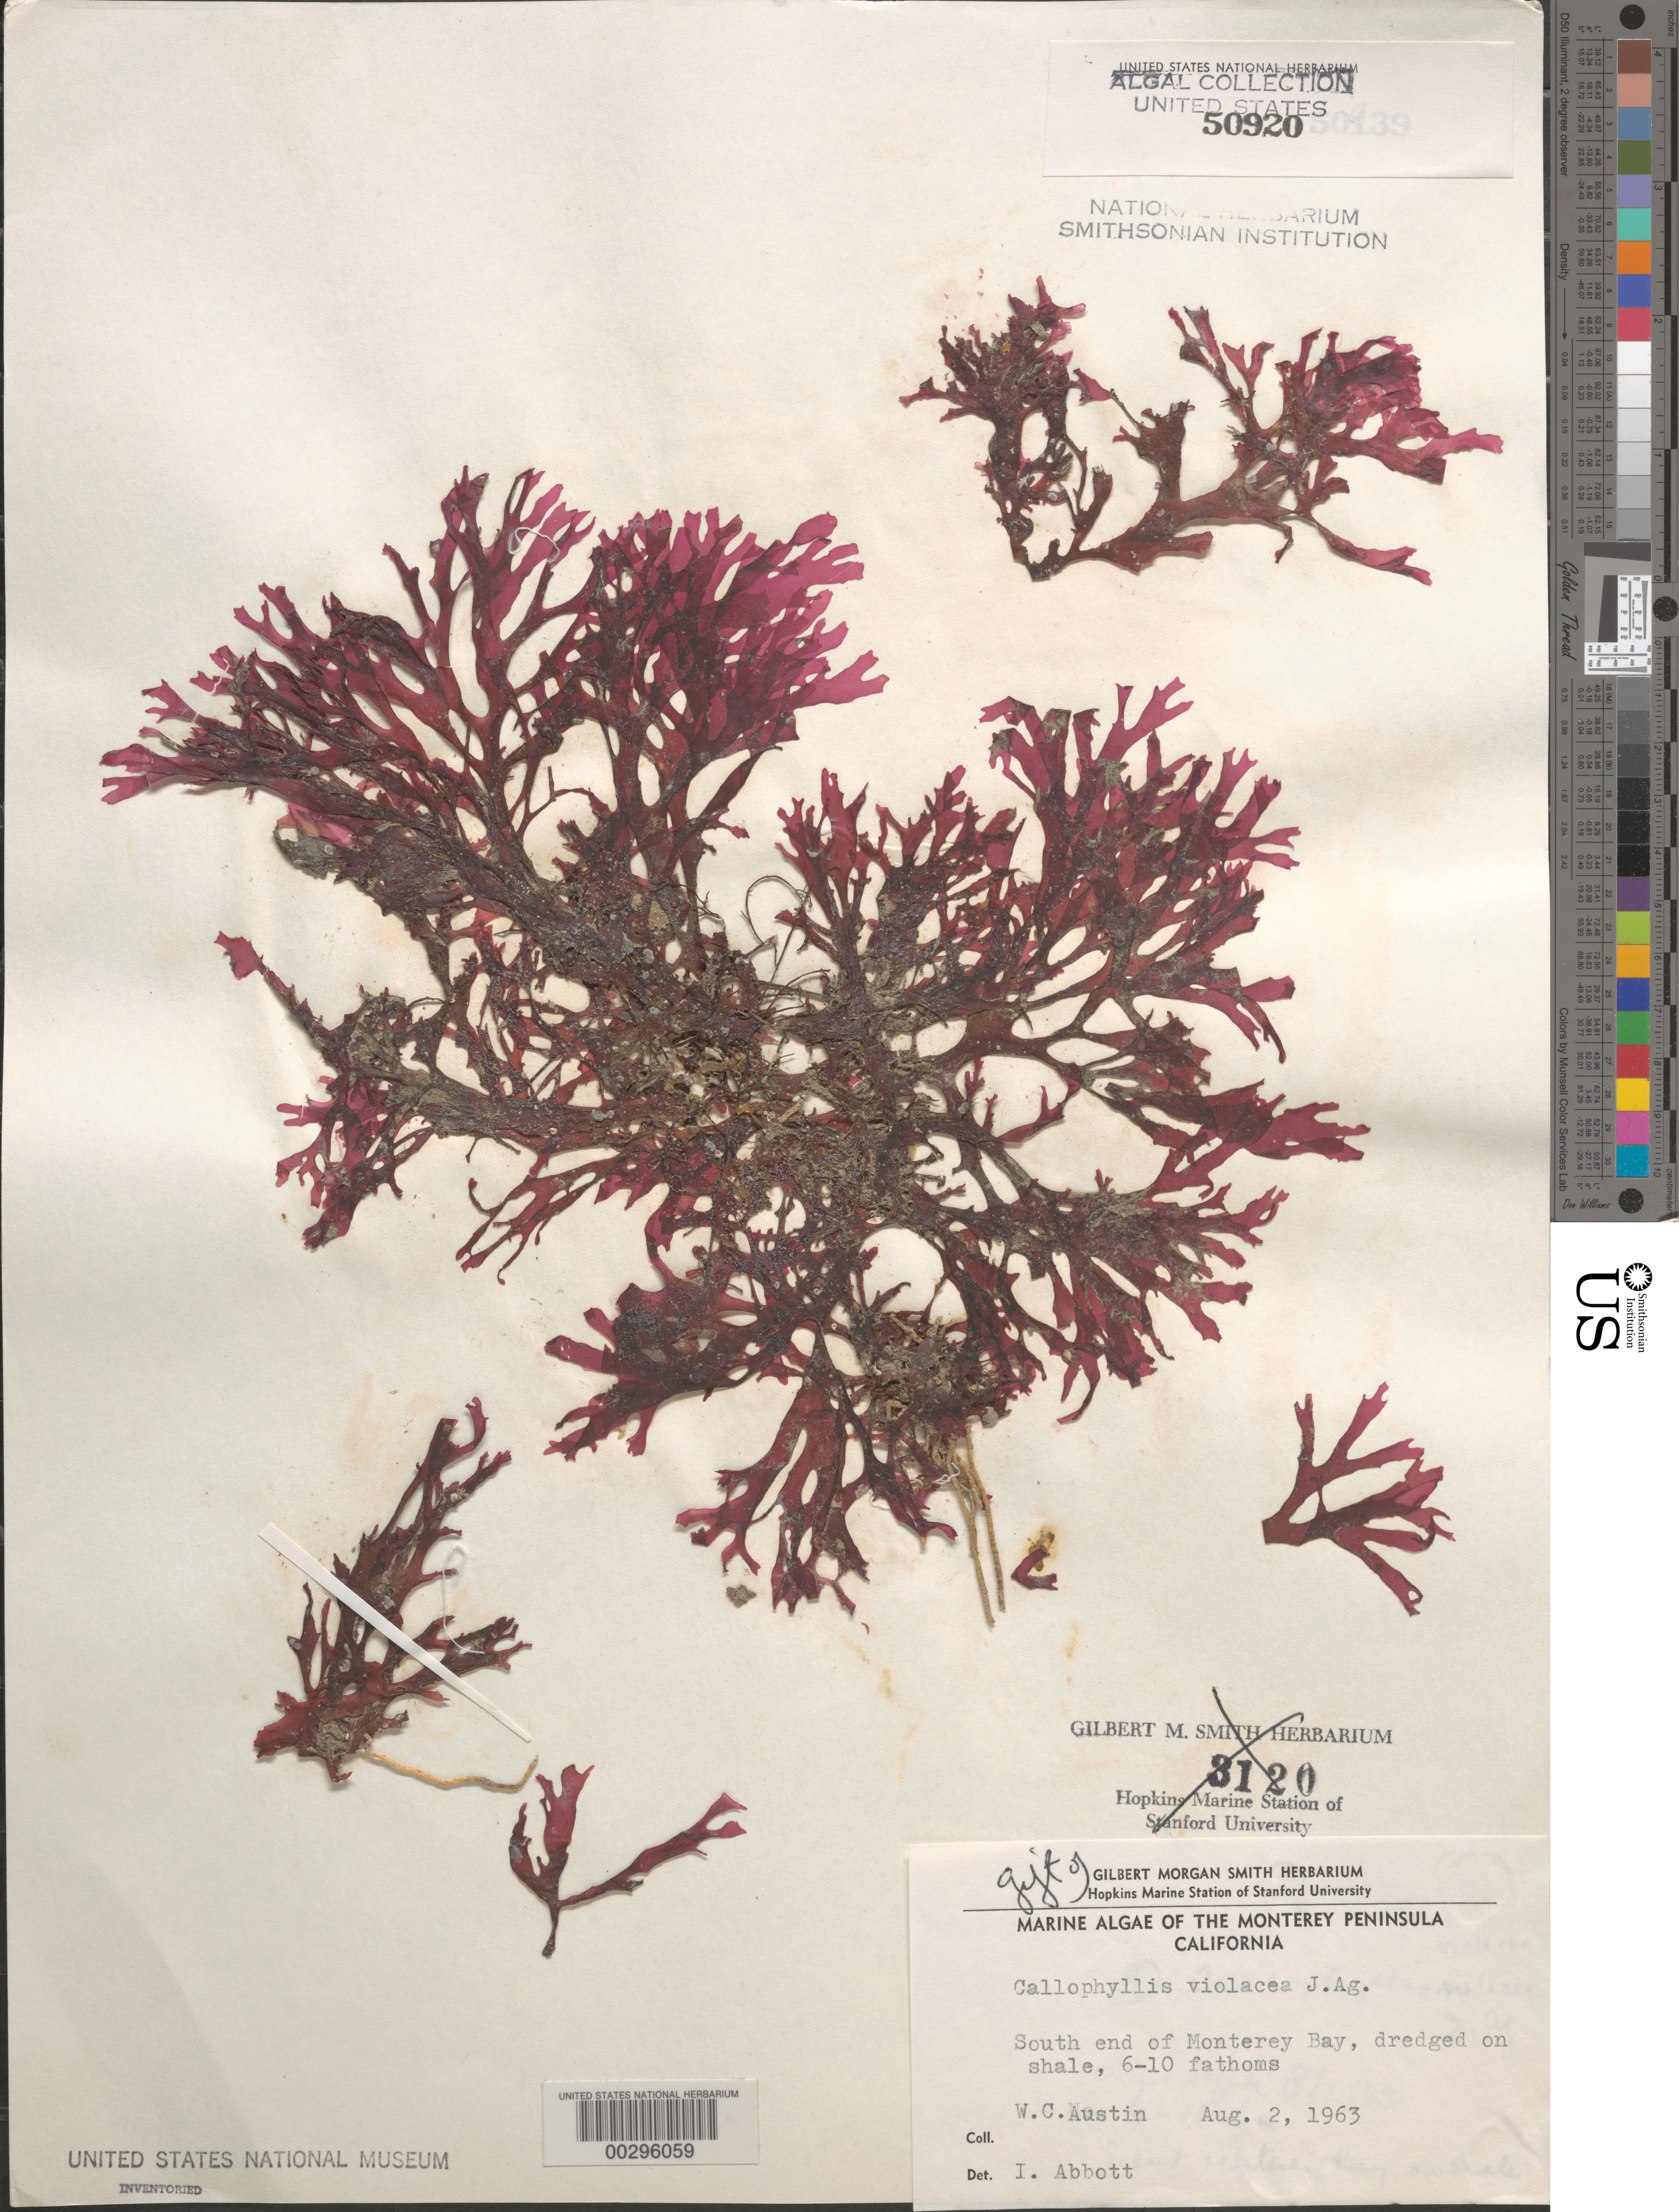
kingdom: Plantae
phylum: Rhodophyta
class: Florideophyceae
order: Gigartinales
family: Kallymeniaceae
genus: Callophyllis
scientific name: Callophyllis violacea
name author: J. Agardh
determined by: Abbott, Isabella A.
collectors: W. Austin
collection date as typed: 02 Aug 1963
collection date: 1963-08-02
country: United States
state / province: California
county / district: Monterey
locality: Monterey Bay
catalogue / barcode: US 50920